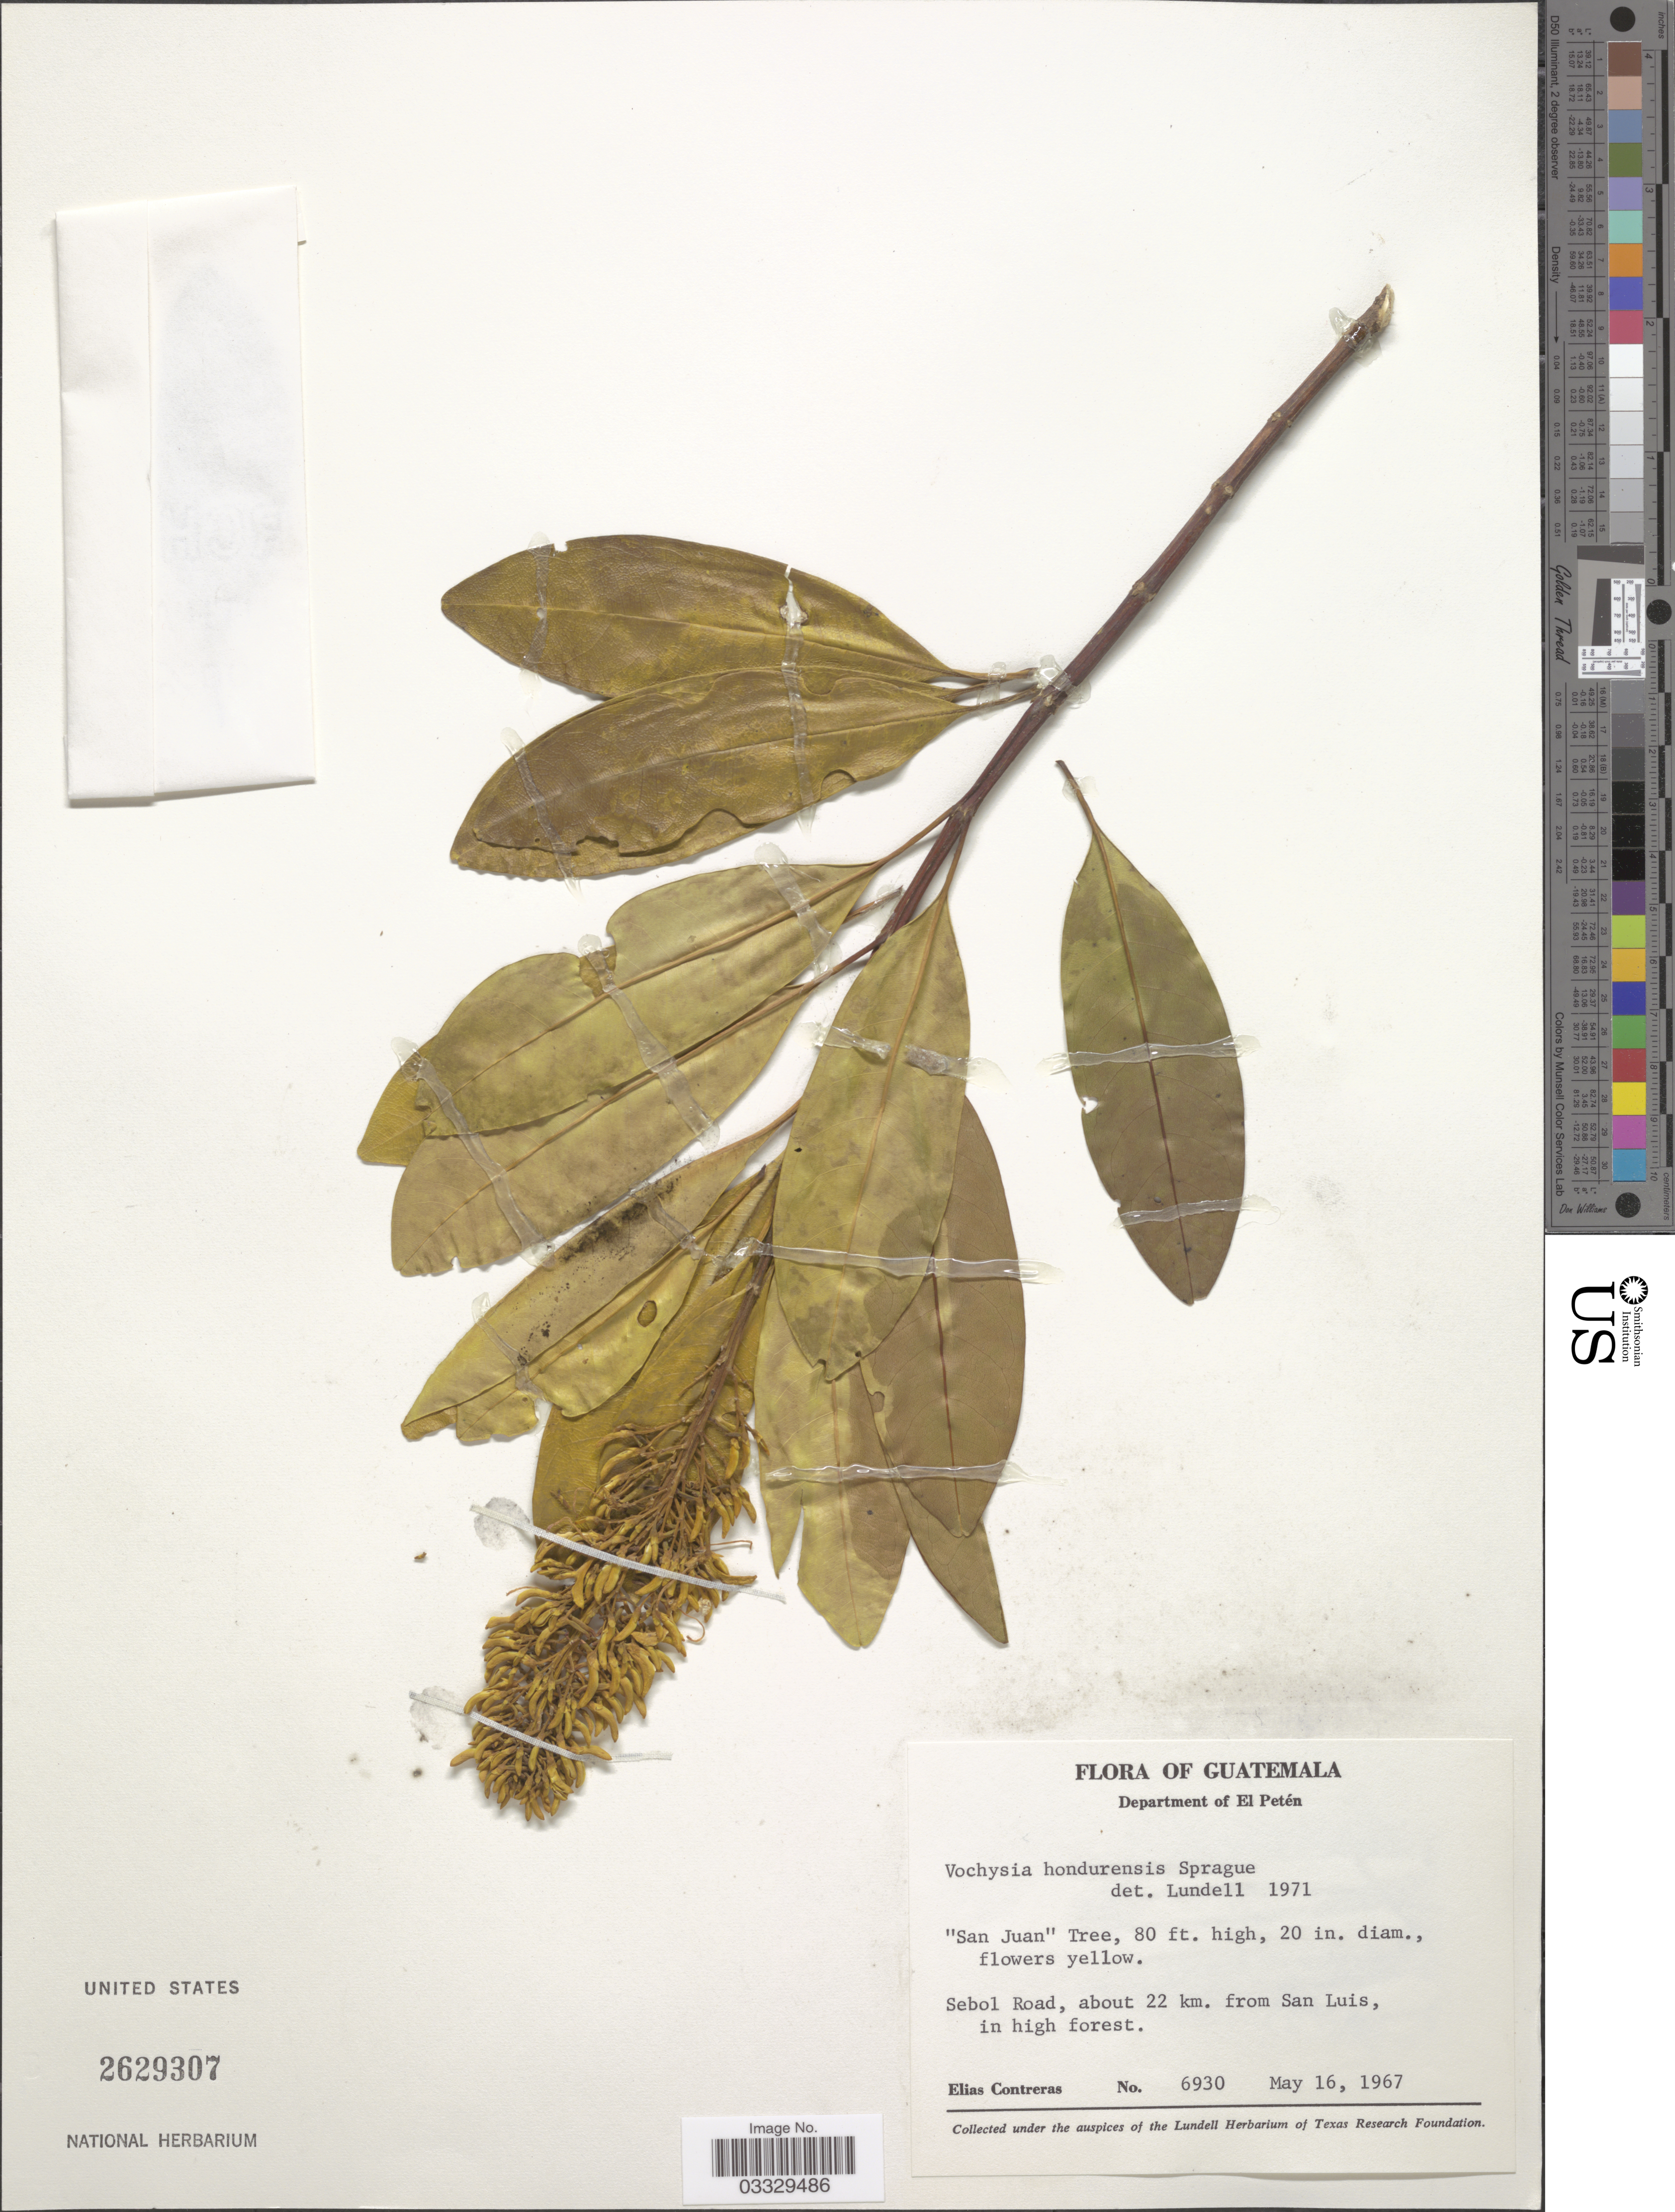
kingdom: Plantae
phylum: Tracheophyta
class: Magnoliopsida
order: Myrtales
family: Vochysiaceae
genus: Vochysia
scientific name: Vochysia hondurensis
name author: Sprague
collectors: E. Contreras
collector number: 6930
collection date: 1967-05-16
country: Guatemala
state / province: El Petén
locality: Department of El Petén. Sebol Road, about 22 km. from San Luis.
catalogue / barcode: US 2629307